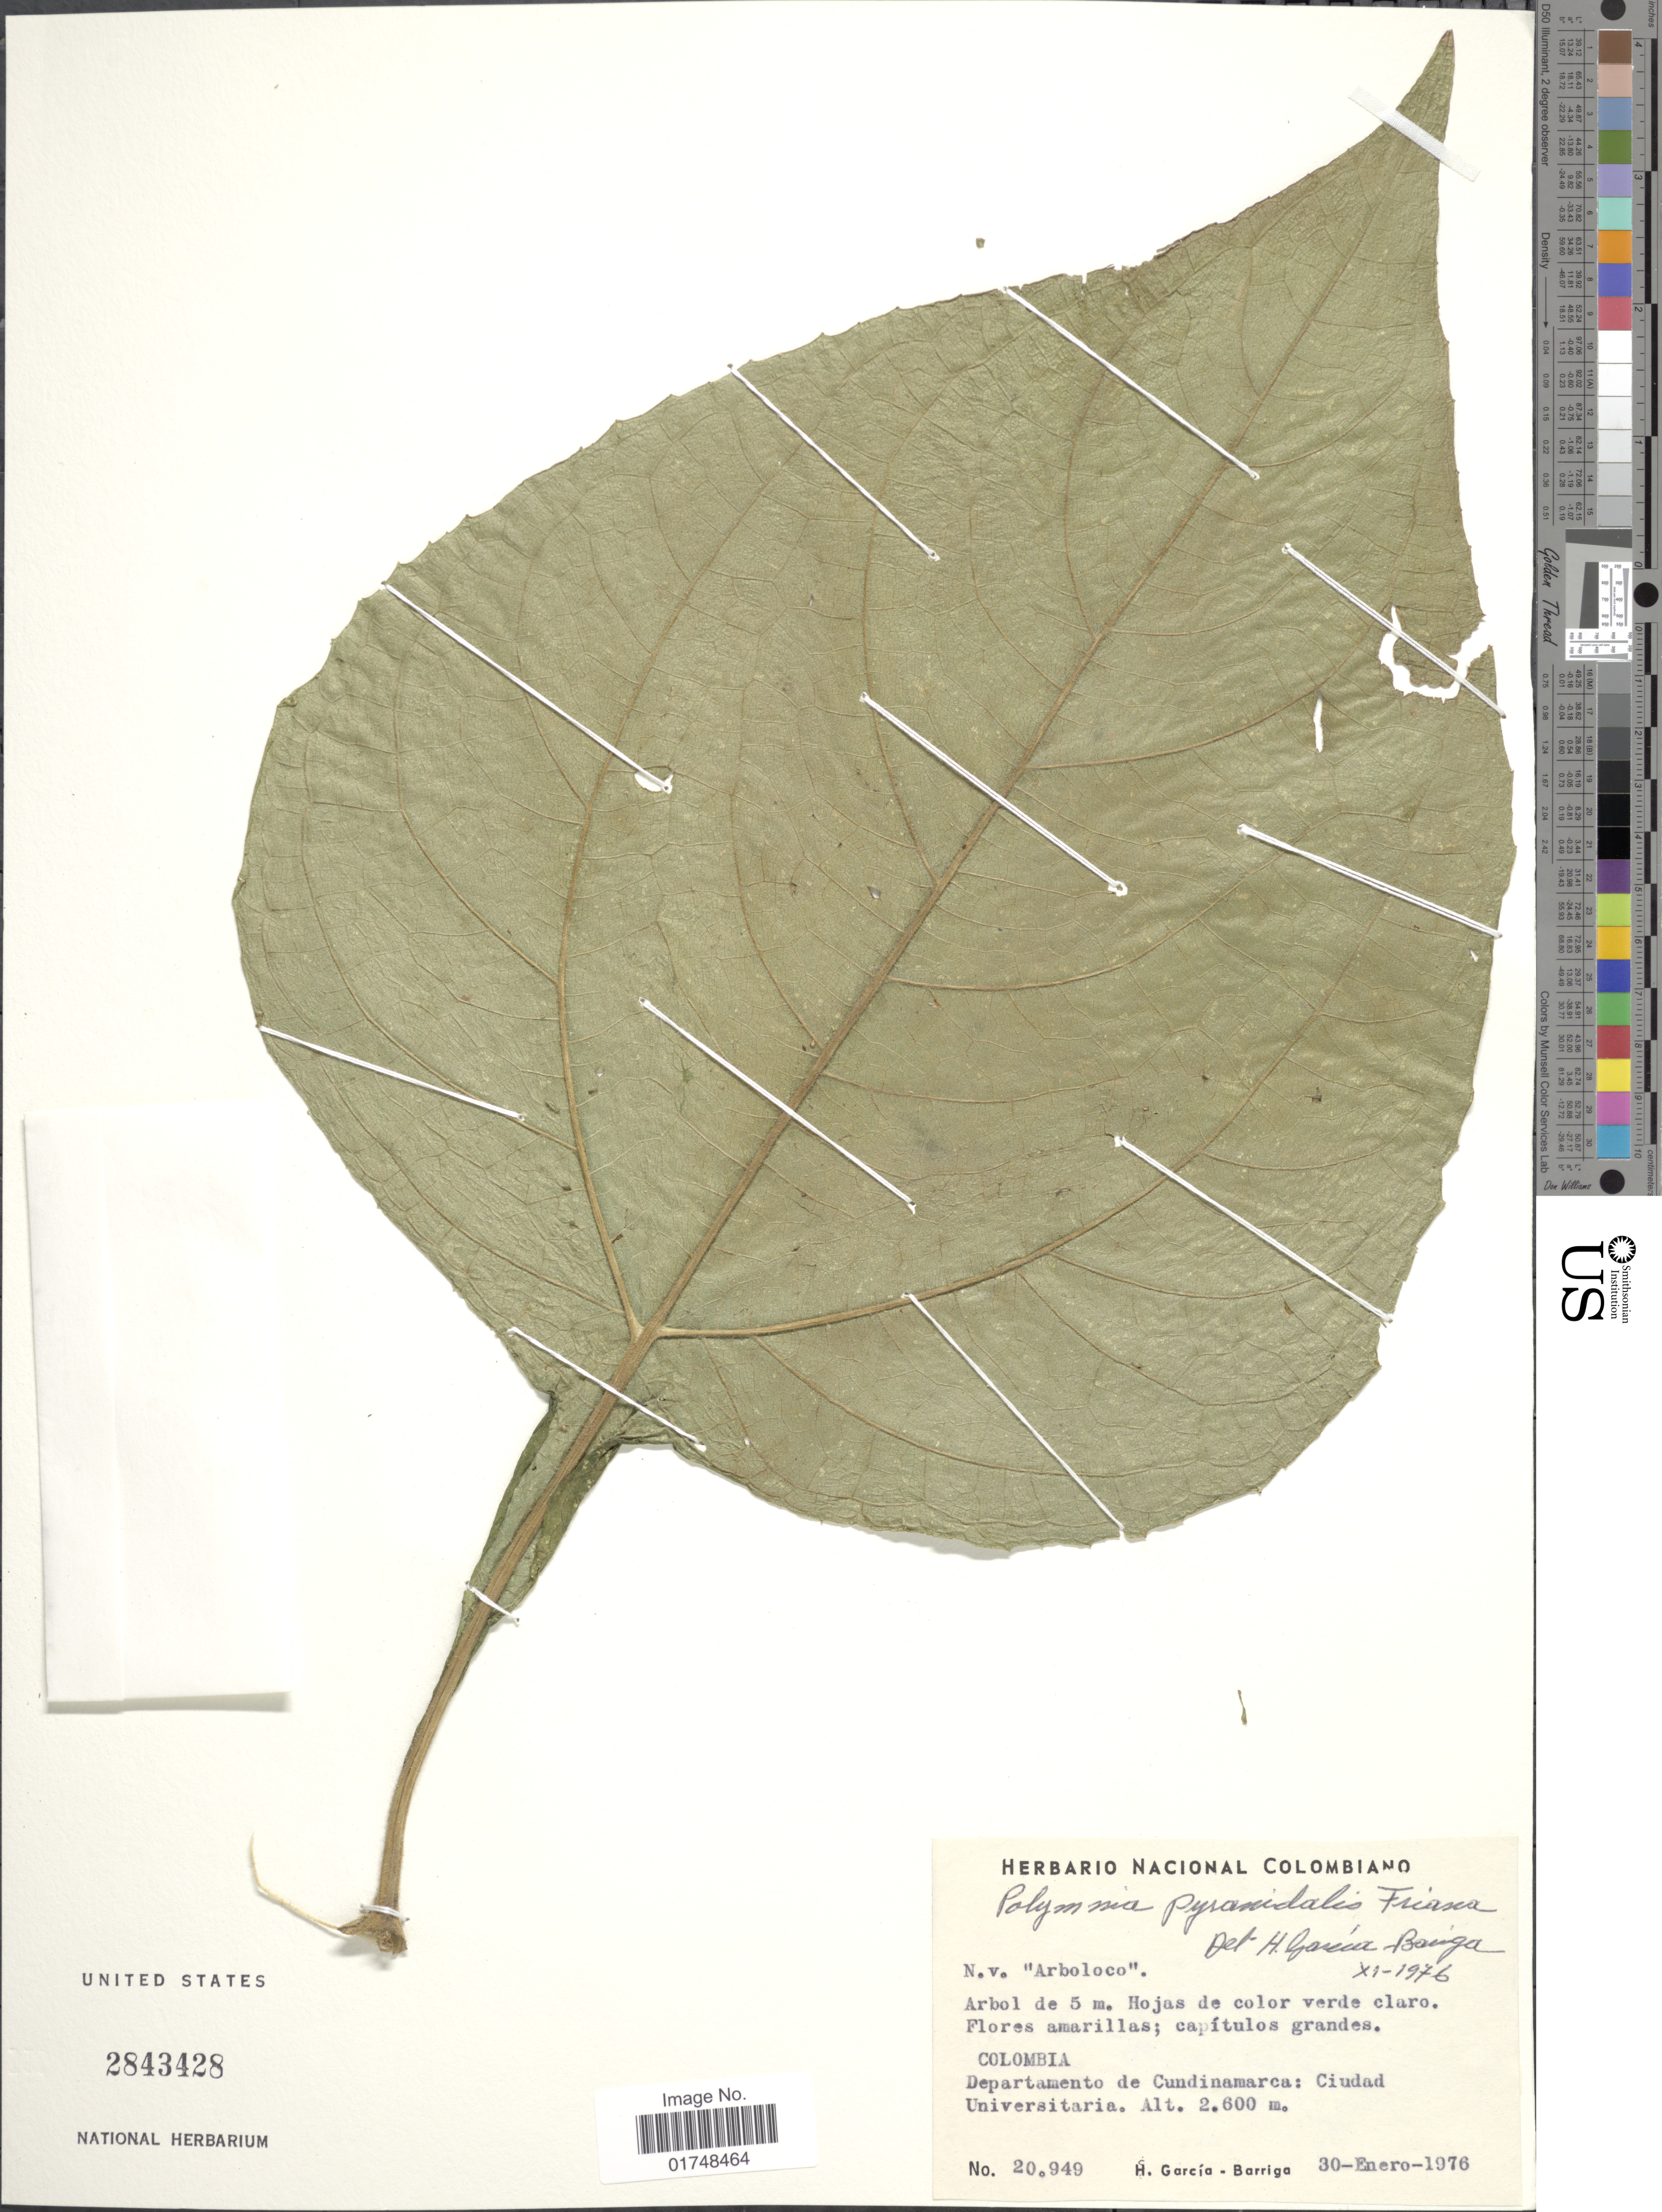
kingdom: Plantae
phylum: Tracheophyta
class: Magnoliopsida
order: Asterales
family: Asteraceae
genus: Smallanthus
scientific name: Smallanthus pyramidalis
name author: (Triana) H. Rob.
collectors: H. García Barriga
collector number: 20949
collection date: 1976-01-30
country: Colombia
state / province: Cundinamarca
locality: Ciudad Universitaria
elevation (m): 2600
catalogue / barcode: US 2843428